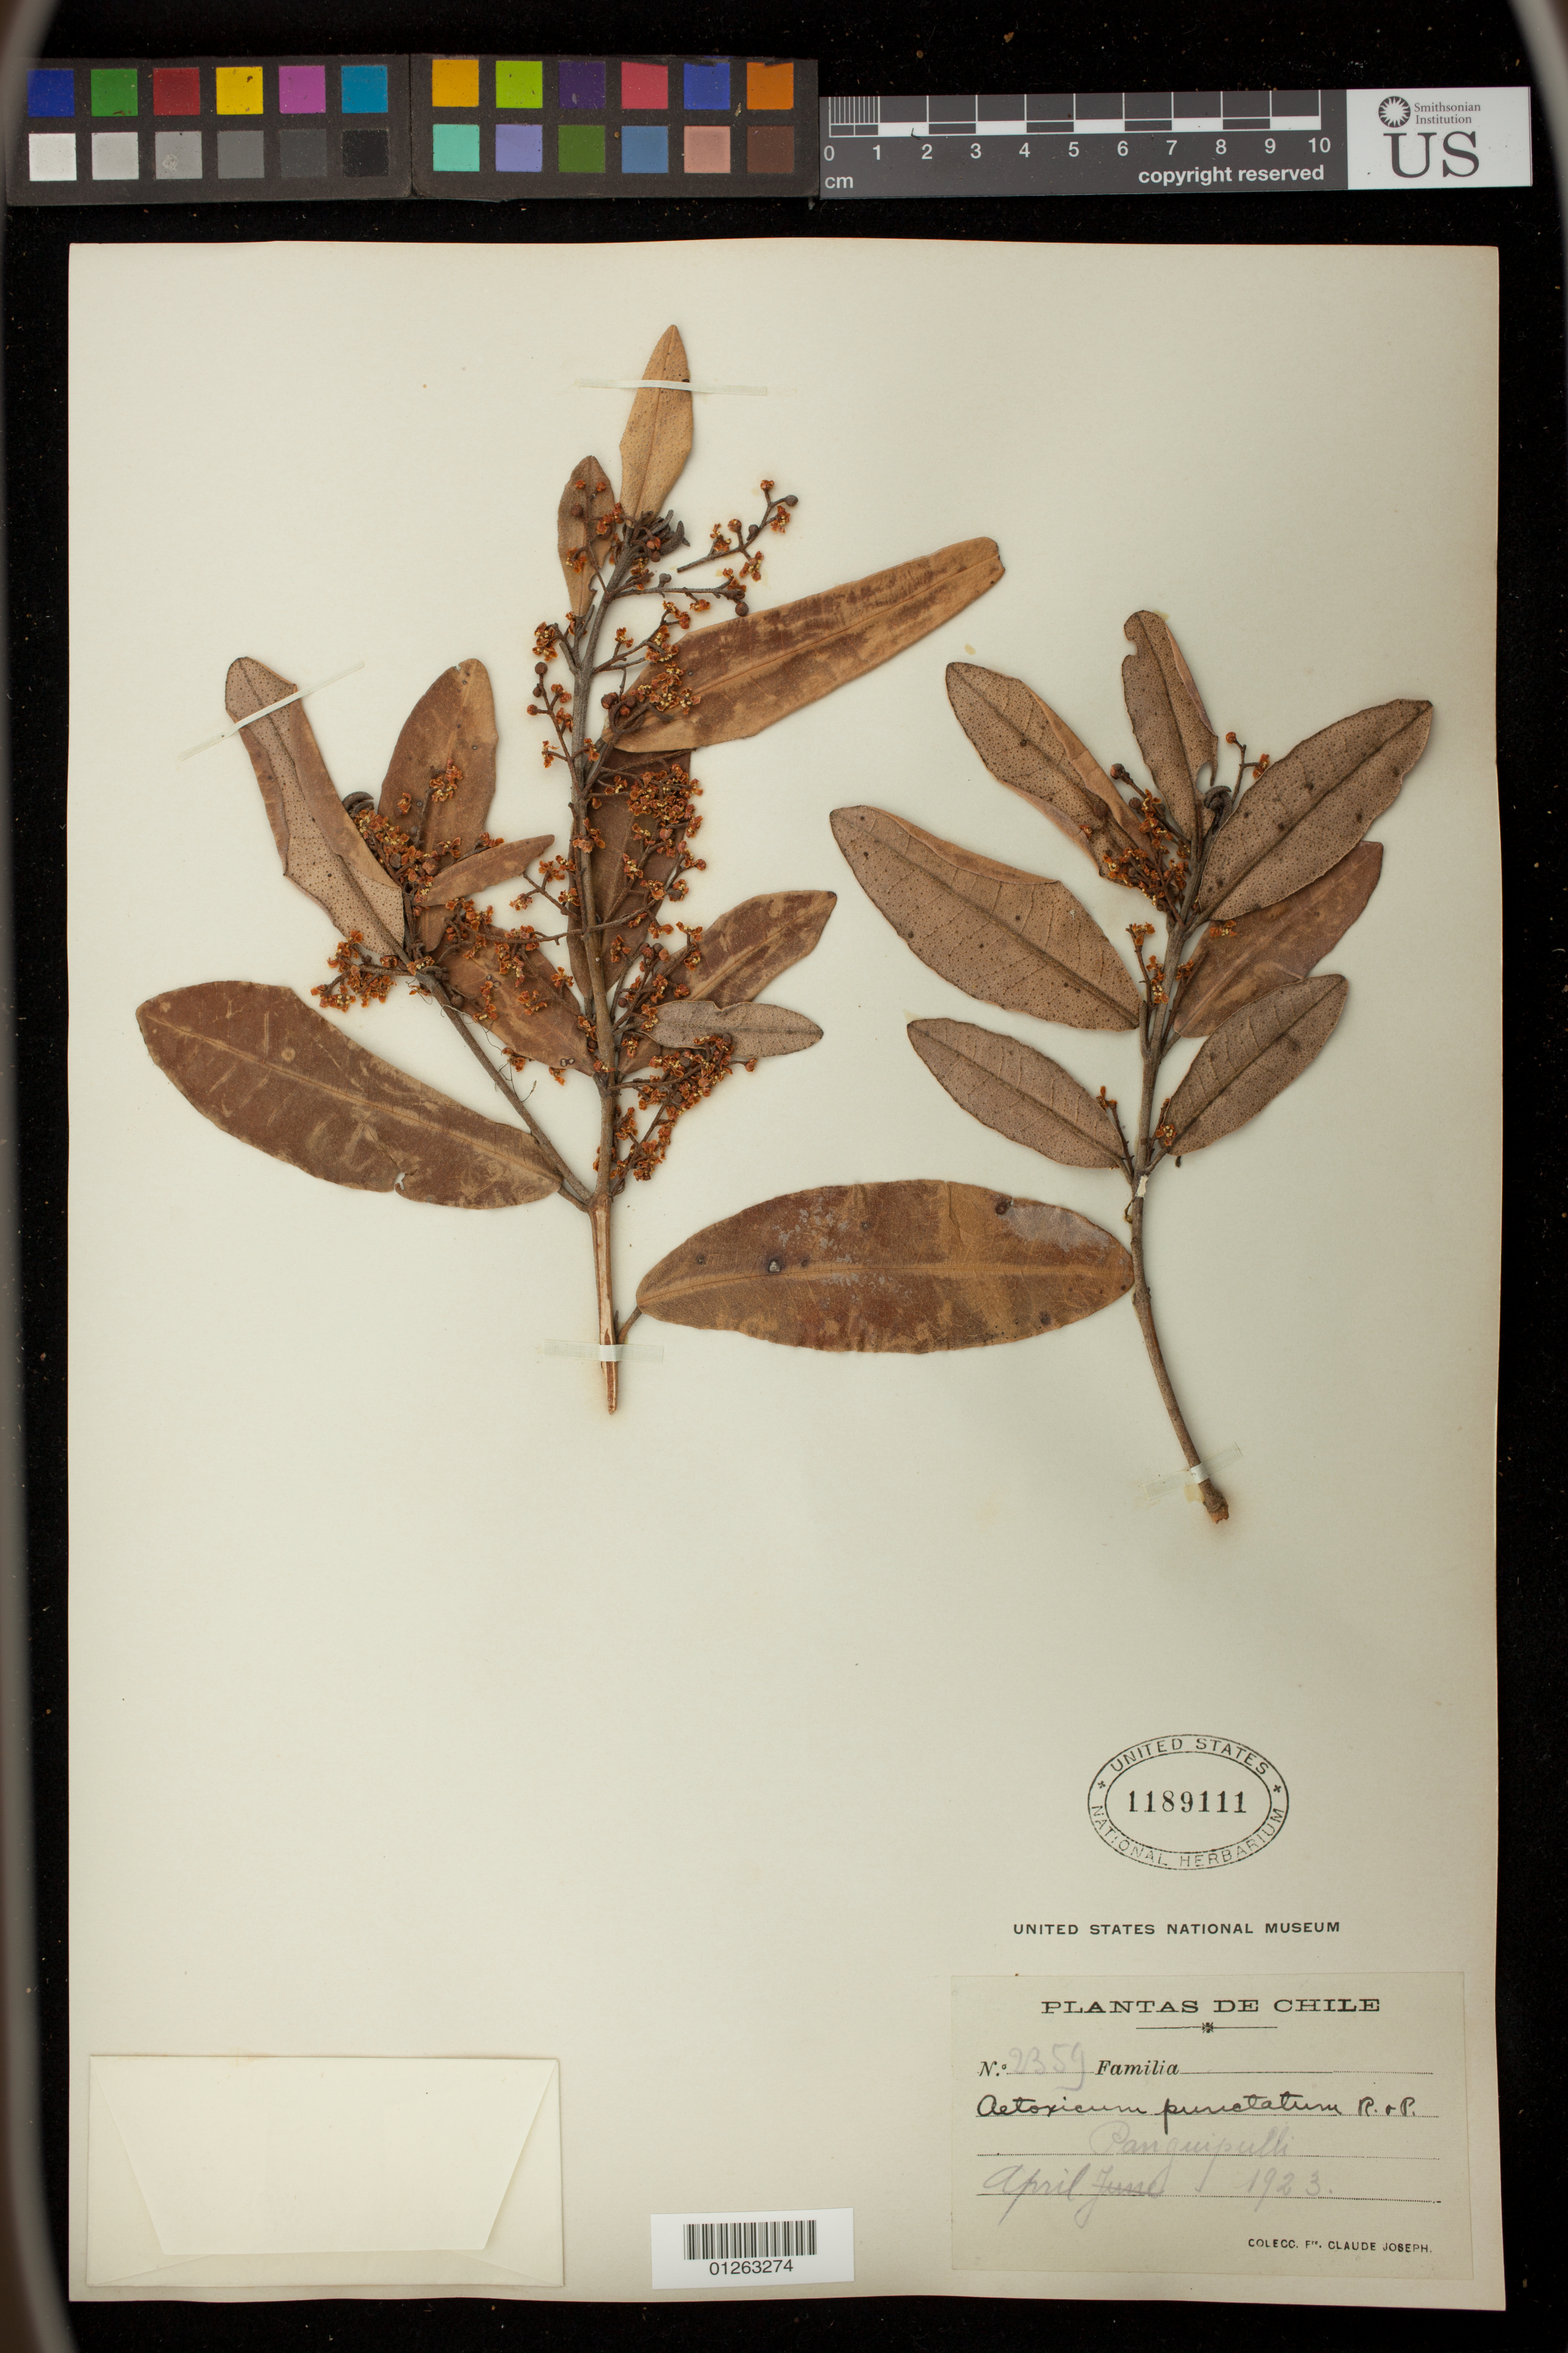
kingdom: Plantae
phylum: Tracheophyta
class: Magnoliopsida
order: Berberidopsidales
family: Aextoxicaceae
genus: Aextoxicon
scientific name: Aextoxicon punctatum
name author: Ruiz & Pav.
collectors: C. Joseph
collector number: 2359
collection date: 1923-04-01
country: Chile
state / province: Araucanía (IX)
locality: Panguipulli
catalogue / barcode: US 1189111